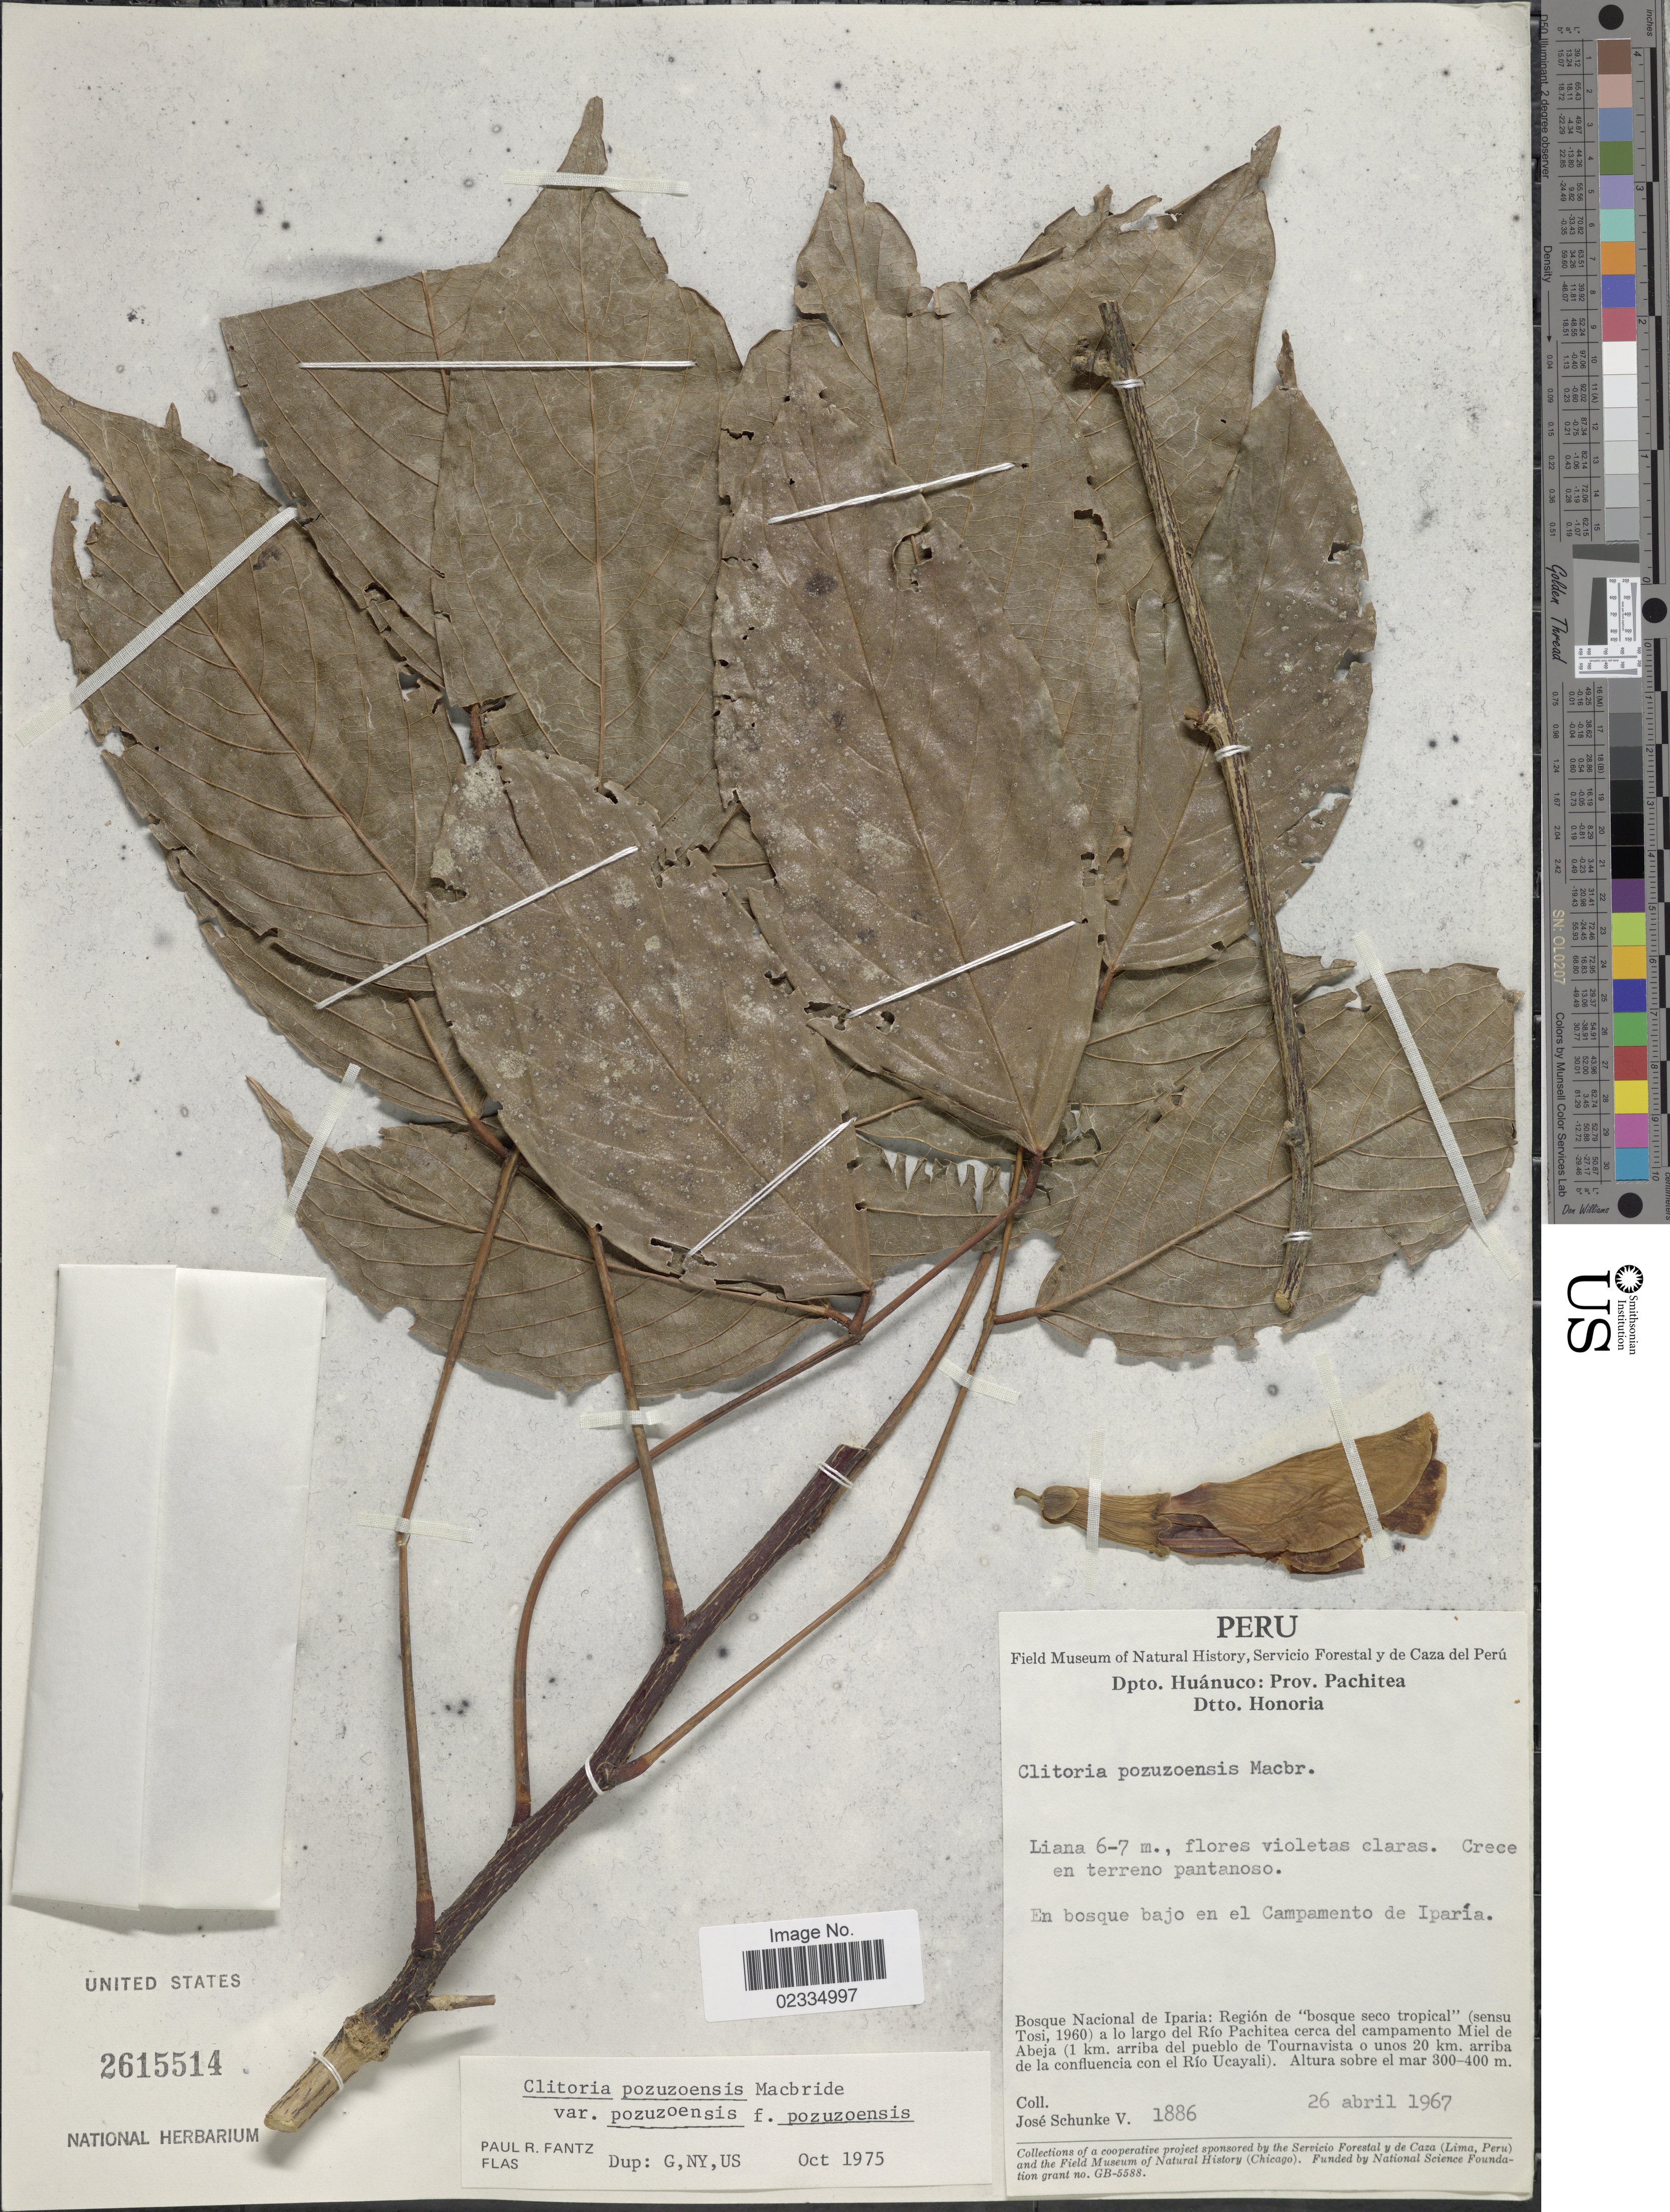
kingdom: Plantae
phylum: Tracheophyta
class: Magnoliopsida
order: Fabales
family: Fabaceae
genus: Clitoria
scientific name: Clitoria pozuzoensis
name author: J.F. Macbr.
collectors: J. Schunke Vigo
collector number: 1886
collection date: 1967-04-26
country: Peru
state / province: Huánuco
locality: Prov. Pachitea. Dtto. Honoria. En bosque bajo en el Campamento de Iparia. Bosque Nacional de iparia: Region de "bosque seco tropical"(sensu Tosi, 1960) a lo largo del Rio Pachitea, cerca del campamento Miel de Abeja (1 km. arriba del pueblo de Tournavista o unos 20 km. arriba de la confluencia con el Rio Ucayali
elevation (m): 300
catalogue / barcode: US 2615514